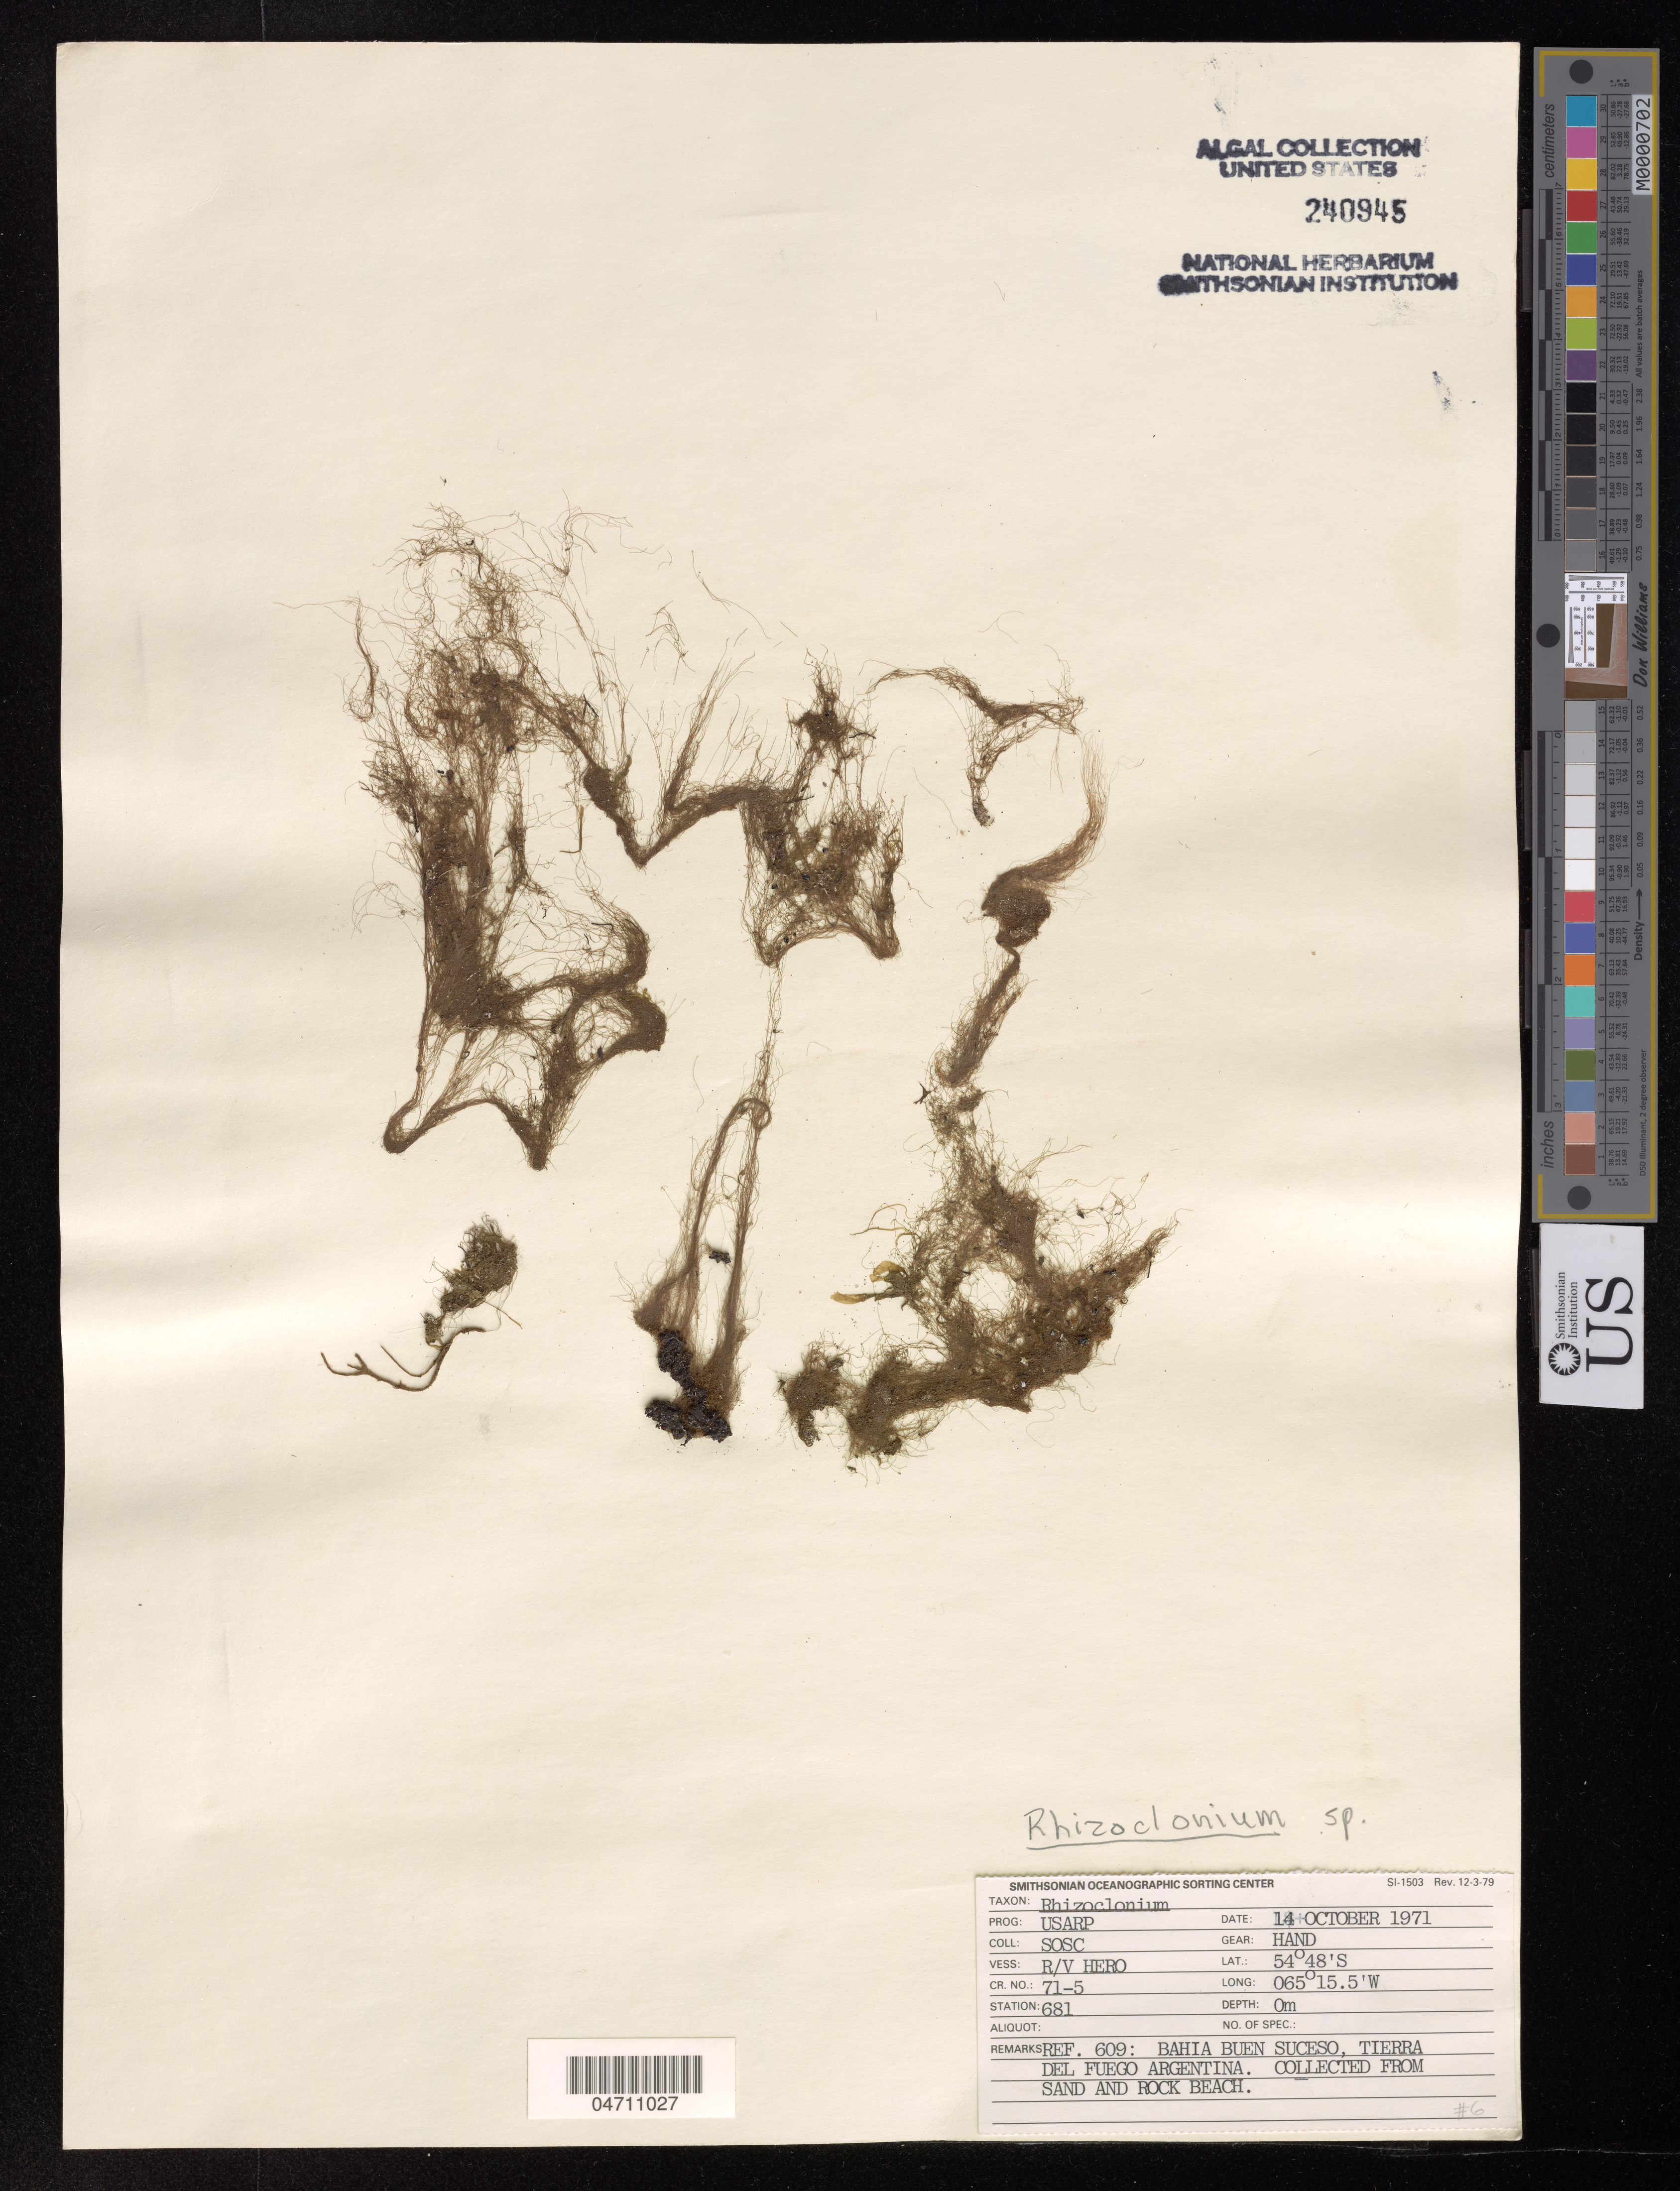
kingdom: Plantae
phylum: Chlorophyta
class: Ulvophyceae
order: Cladophorales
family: Cladophoraceae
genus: Rhizoclonium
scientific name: Rhizoclonium sp.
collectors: SOSC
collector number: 71-5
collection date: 1971-10-14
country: Argentina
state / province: Tierra del Fuego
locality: Bahia Buen Suceso.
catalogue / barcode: US 240945